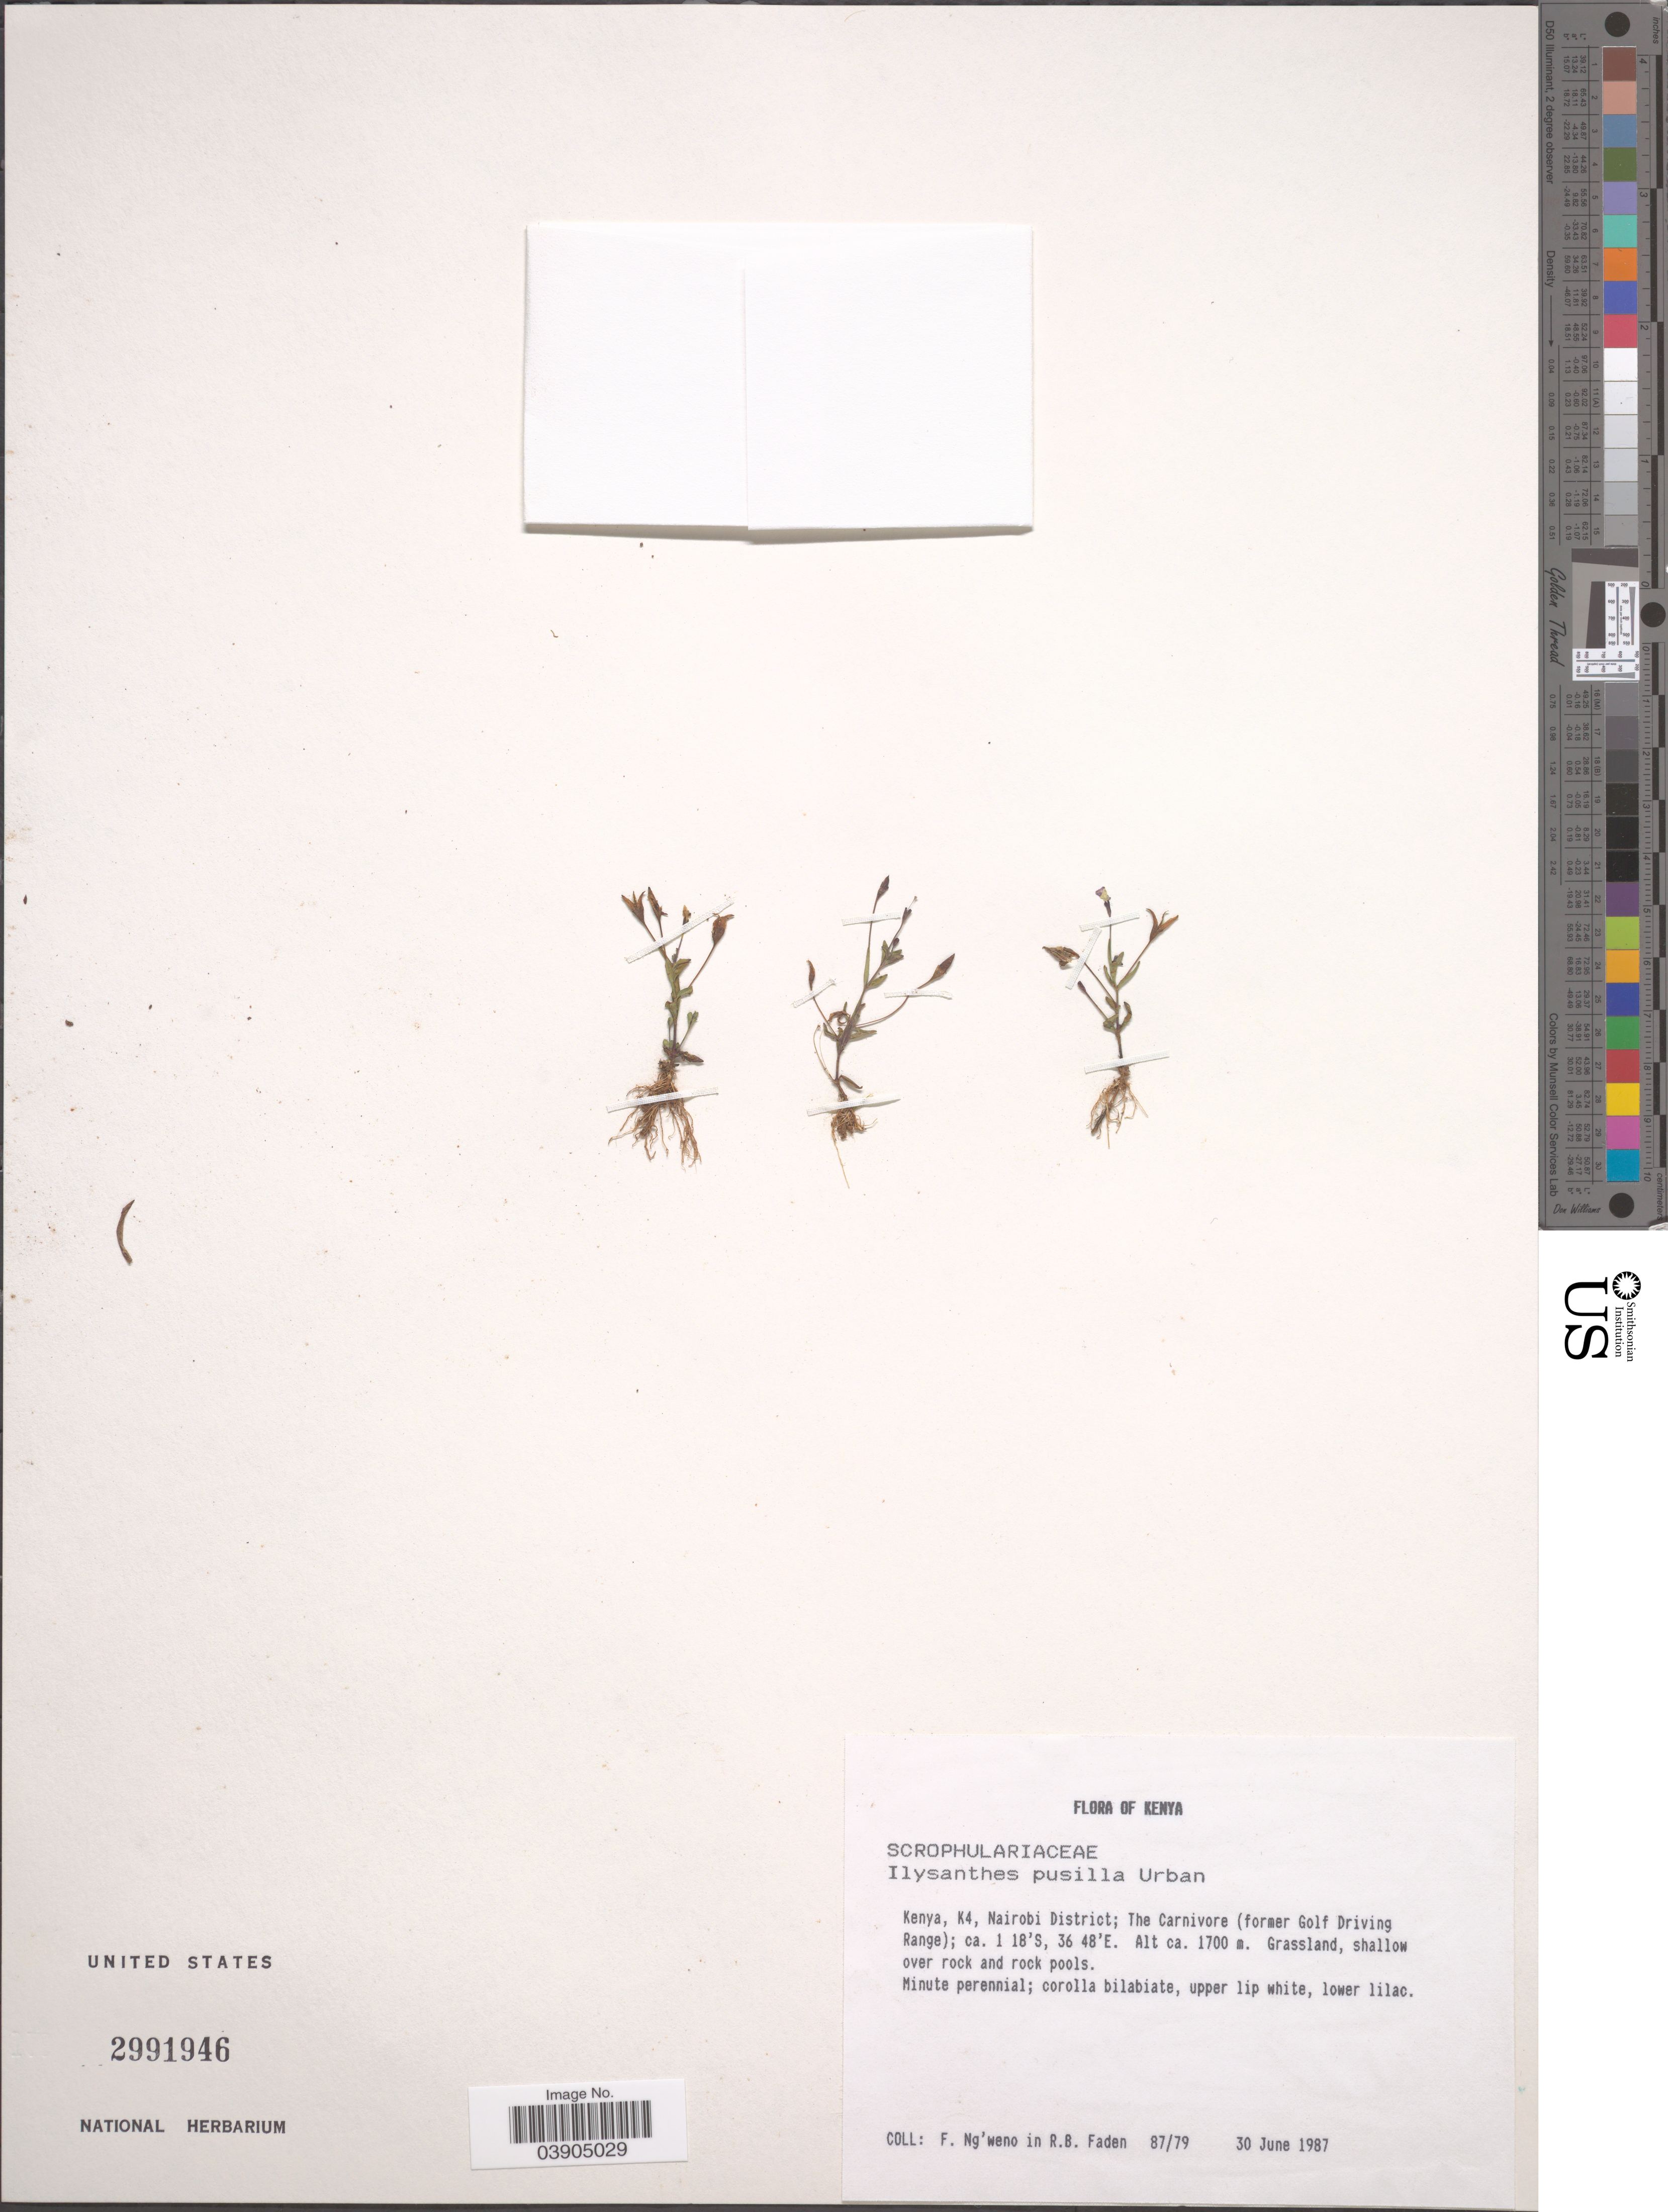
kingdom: Plantae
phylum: Tracheophyta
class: Magnoliopsida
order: Lamiales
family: Linderniaceae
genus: Lindernia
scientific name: Lindernia philcoxii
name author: Eb. Fisch.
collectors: F. Ng'weno & R. B. Faden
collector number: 87/79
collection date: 1987-06-30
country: Kenya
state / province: Nairobi Area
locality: K4, Nairobi District; The Carnivore (former Golf Driving Range).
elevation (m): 1700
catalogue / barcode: US 2991946